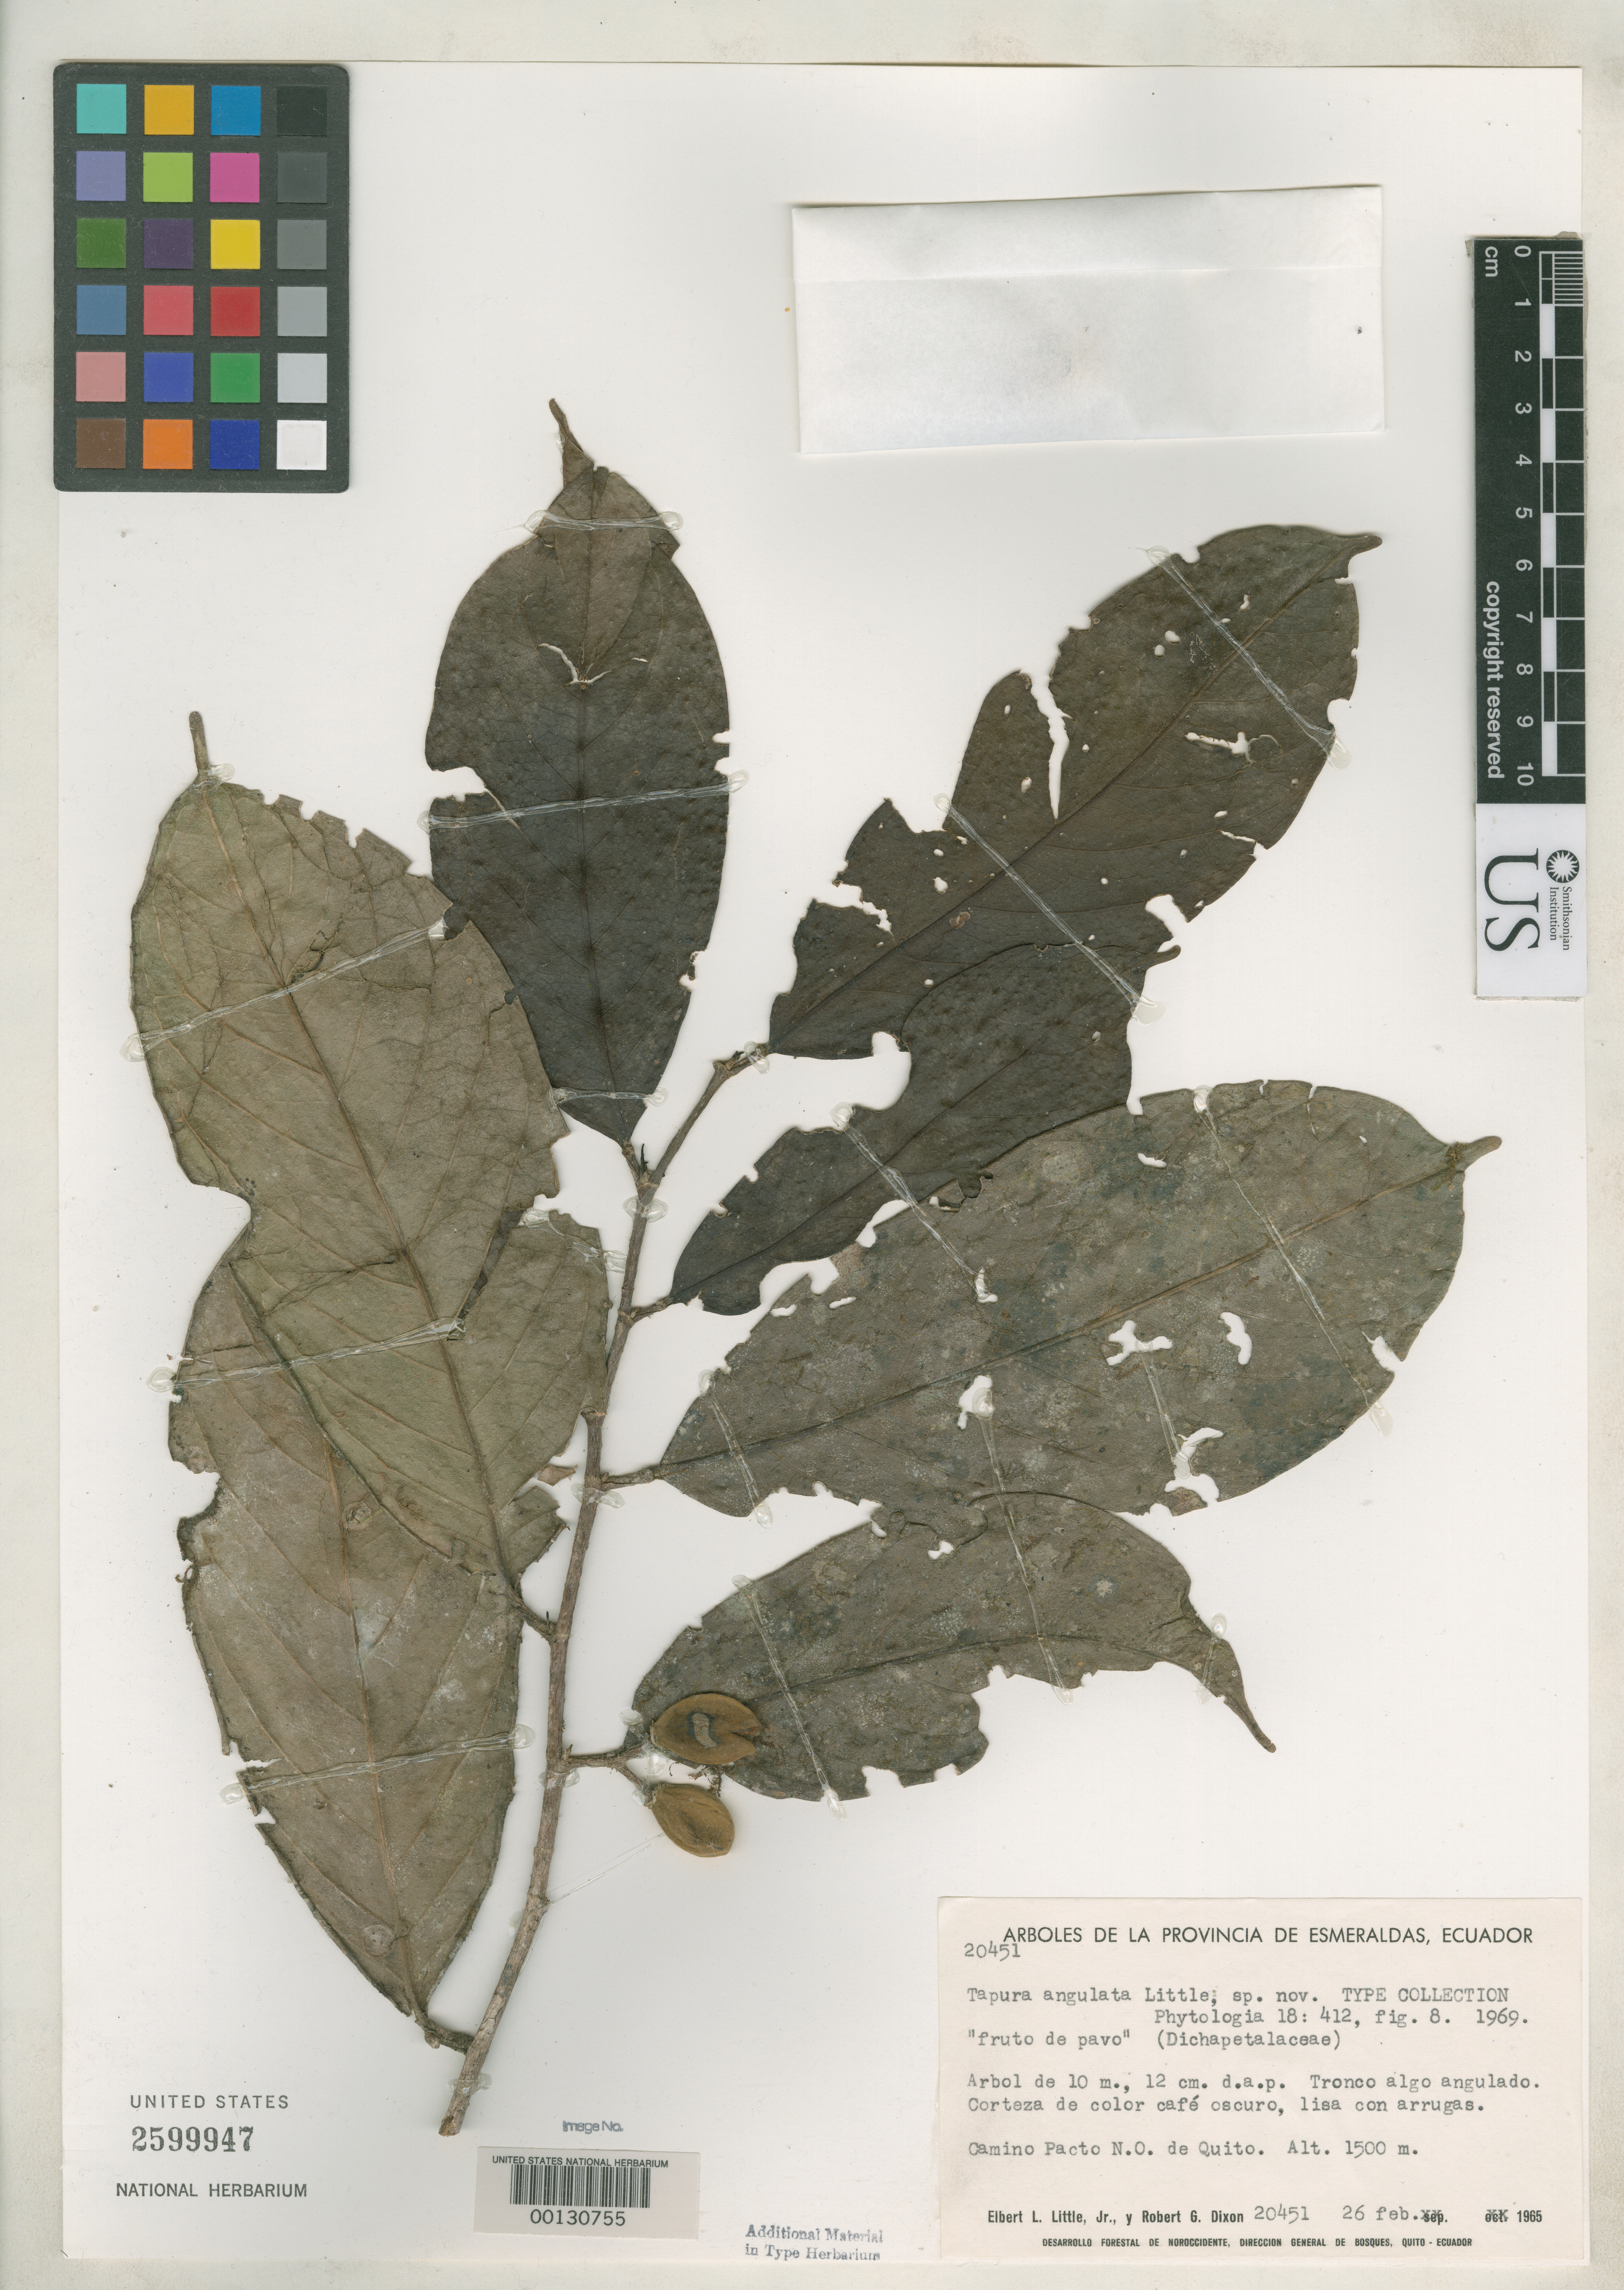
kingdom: Plantae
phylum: Tracheophyta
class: Magnoliopsida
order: Malpighiales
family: Dichapetalaceae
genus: Tapura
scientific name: Tapura angulata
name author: Little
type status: Isotype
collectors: E. L. Little & R. G. Dixon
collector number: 20451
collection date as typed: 26 Feb 1965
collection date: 1965-02-26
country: Ecuador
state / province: Esmeraldas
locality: Camino Pacto N.O. de Quito.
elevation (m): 1500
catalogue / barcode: US 2599947